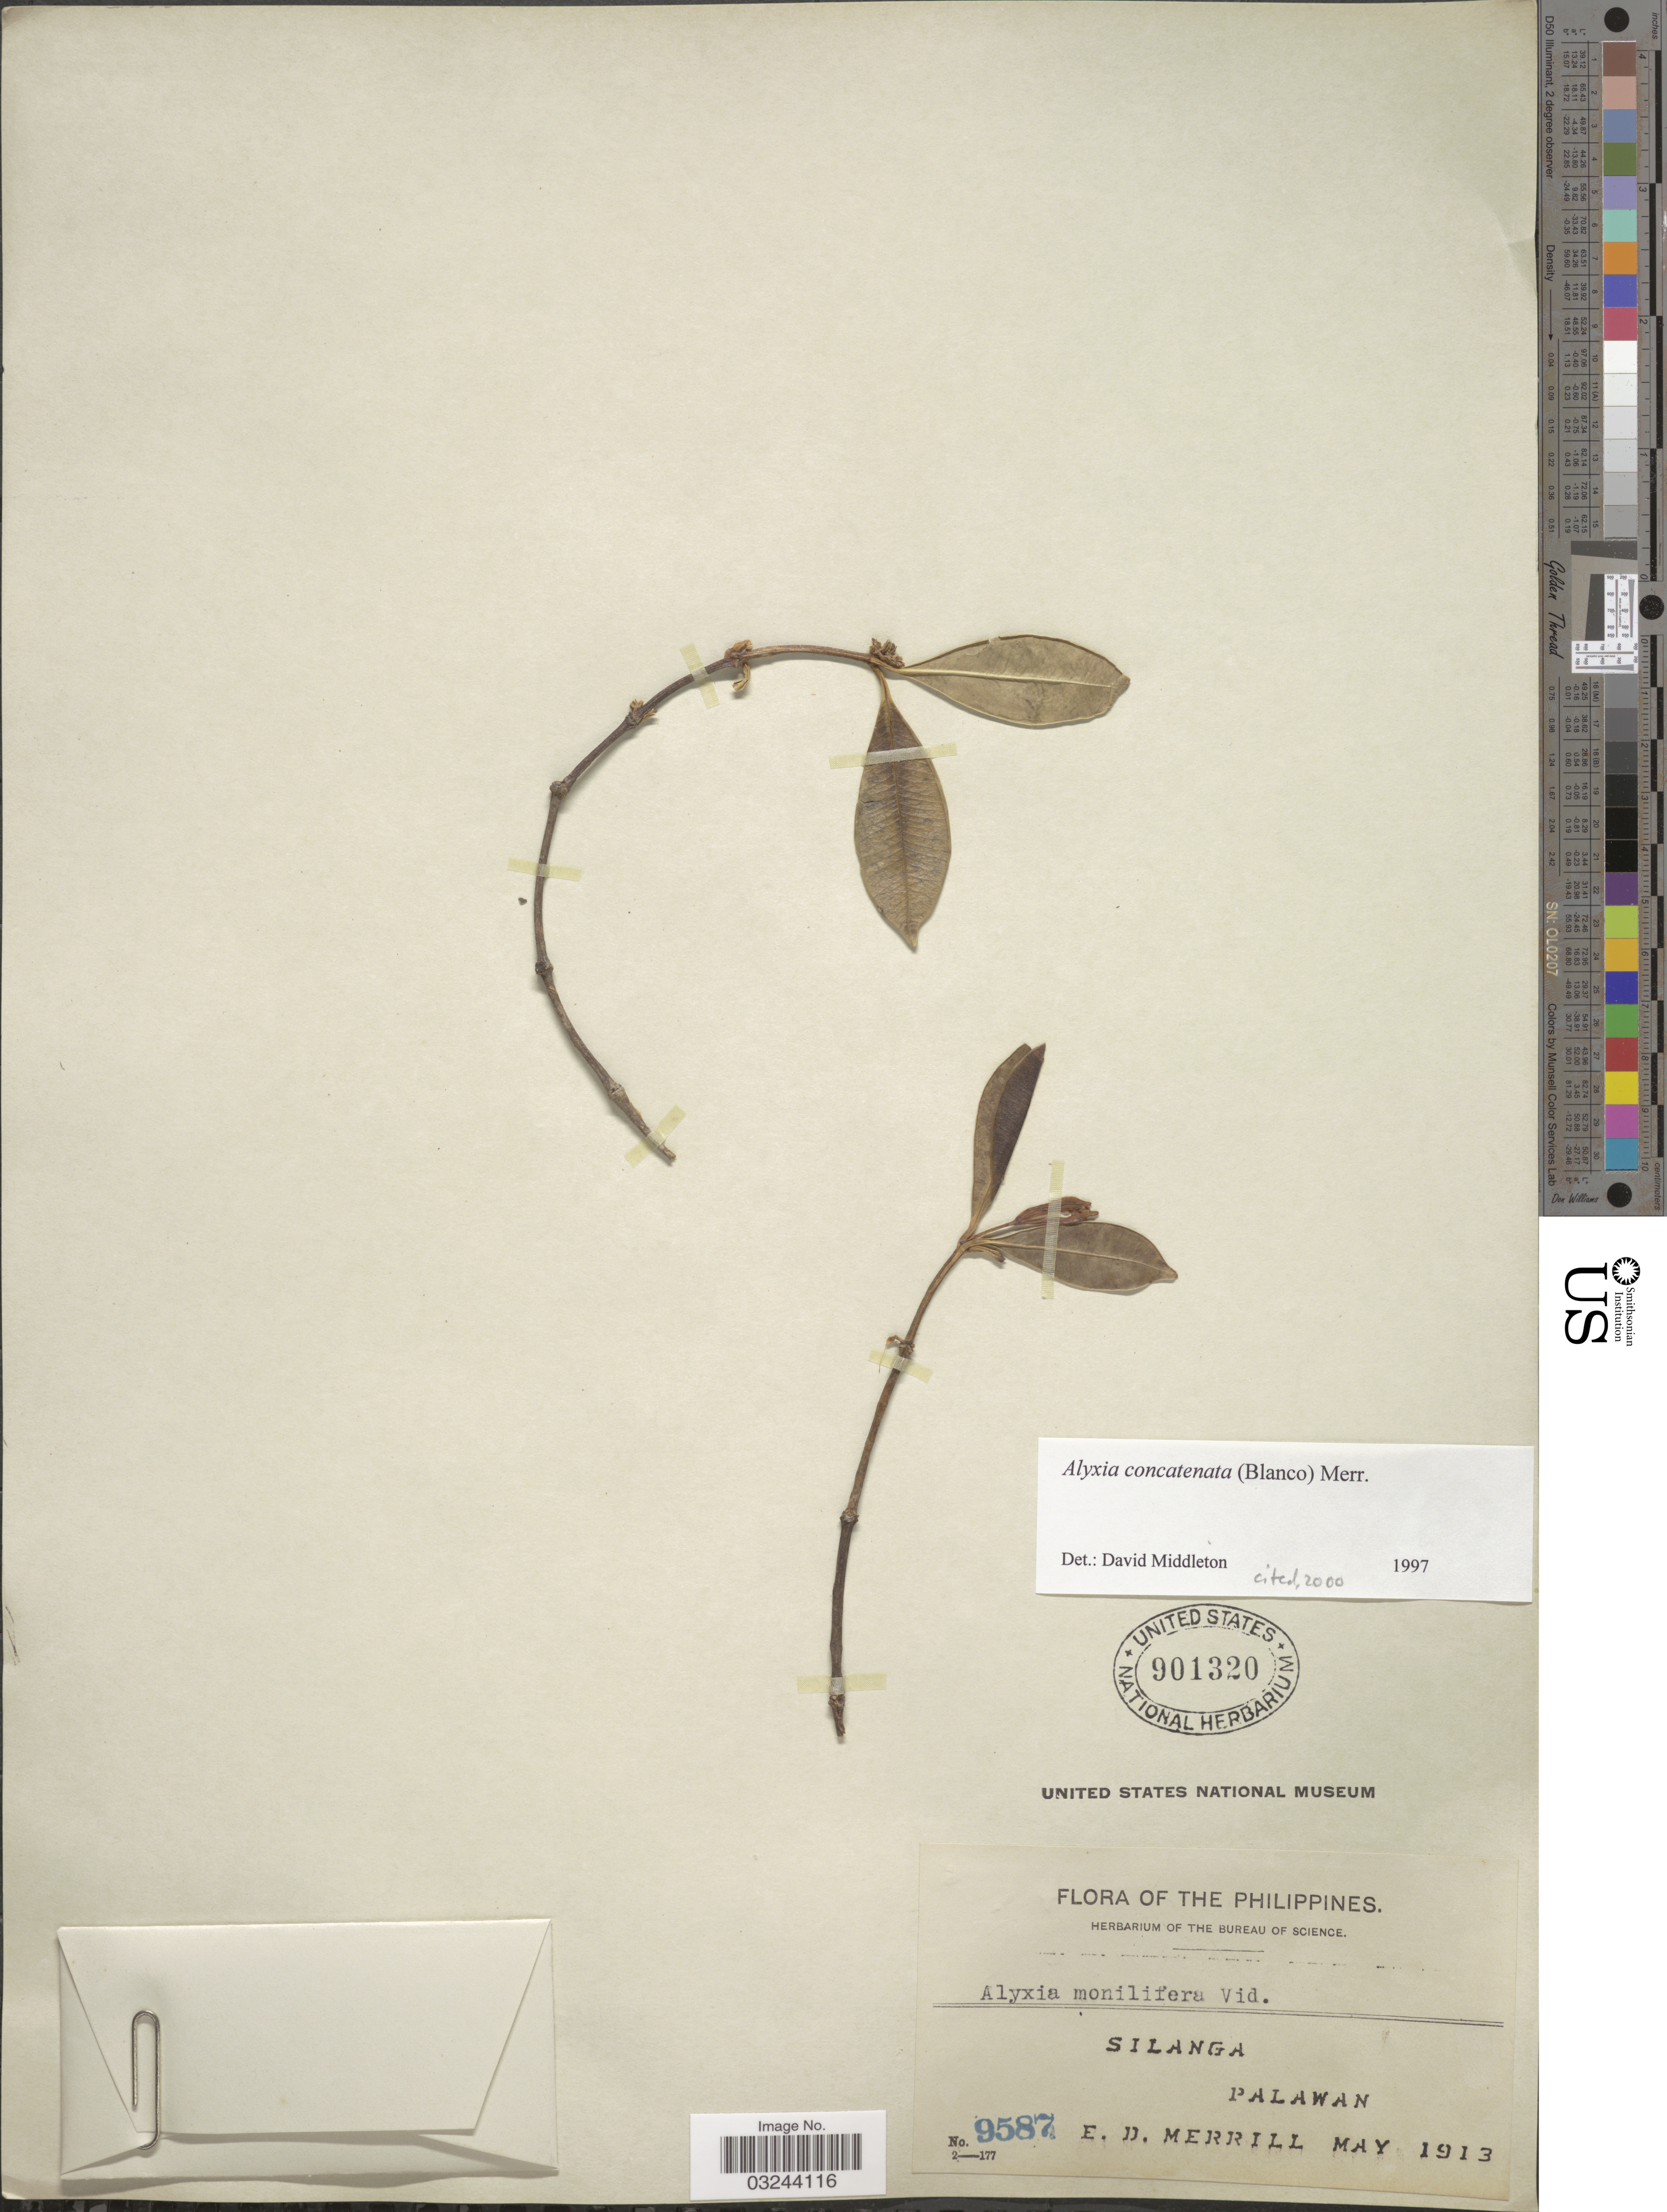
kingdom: Plantae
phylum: Tracheophyta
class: Magnoliopsida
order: Gentianales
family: Apocynaceae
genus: Alyxia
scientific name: Alyxia concatenata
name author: (Blanco) Merr.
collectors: E. D. Merrill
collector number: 9587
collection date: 1913-05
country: Philippines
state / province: Mimaropa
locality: Silanga, Palawan.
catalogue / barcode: US 901320